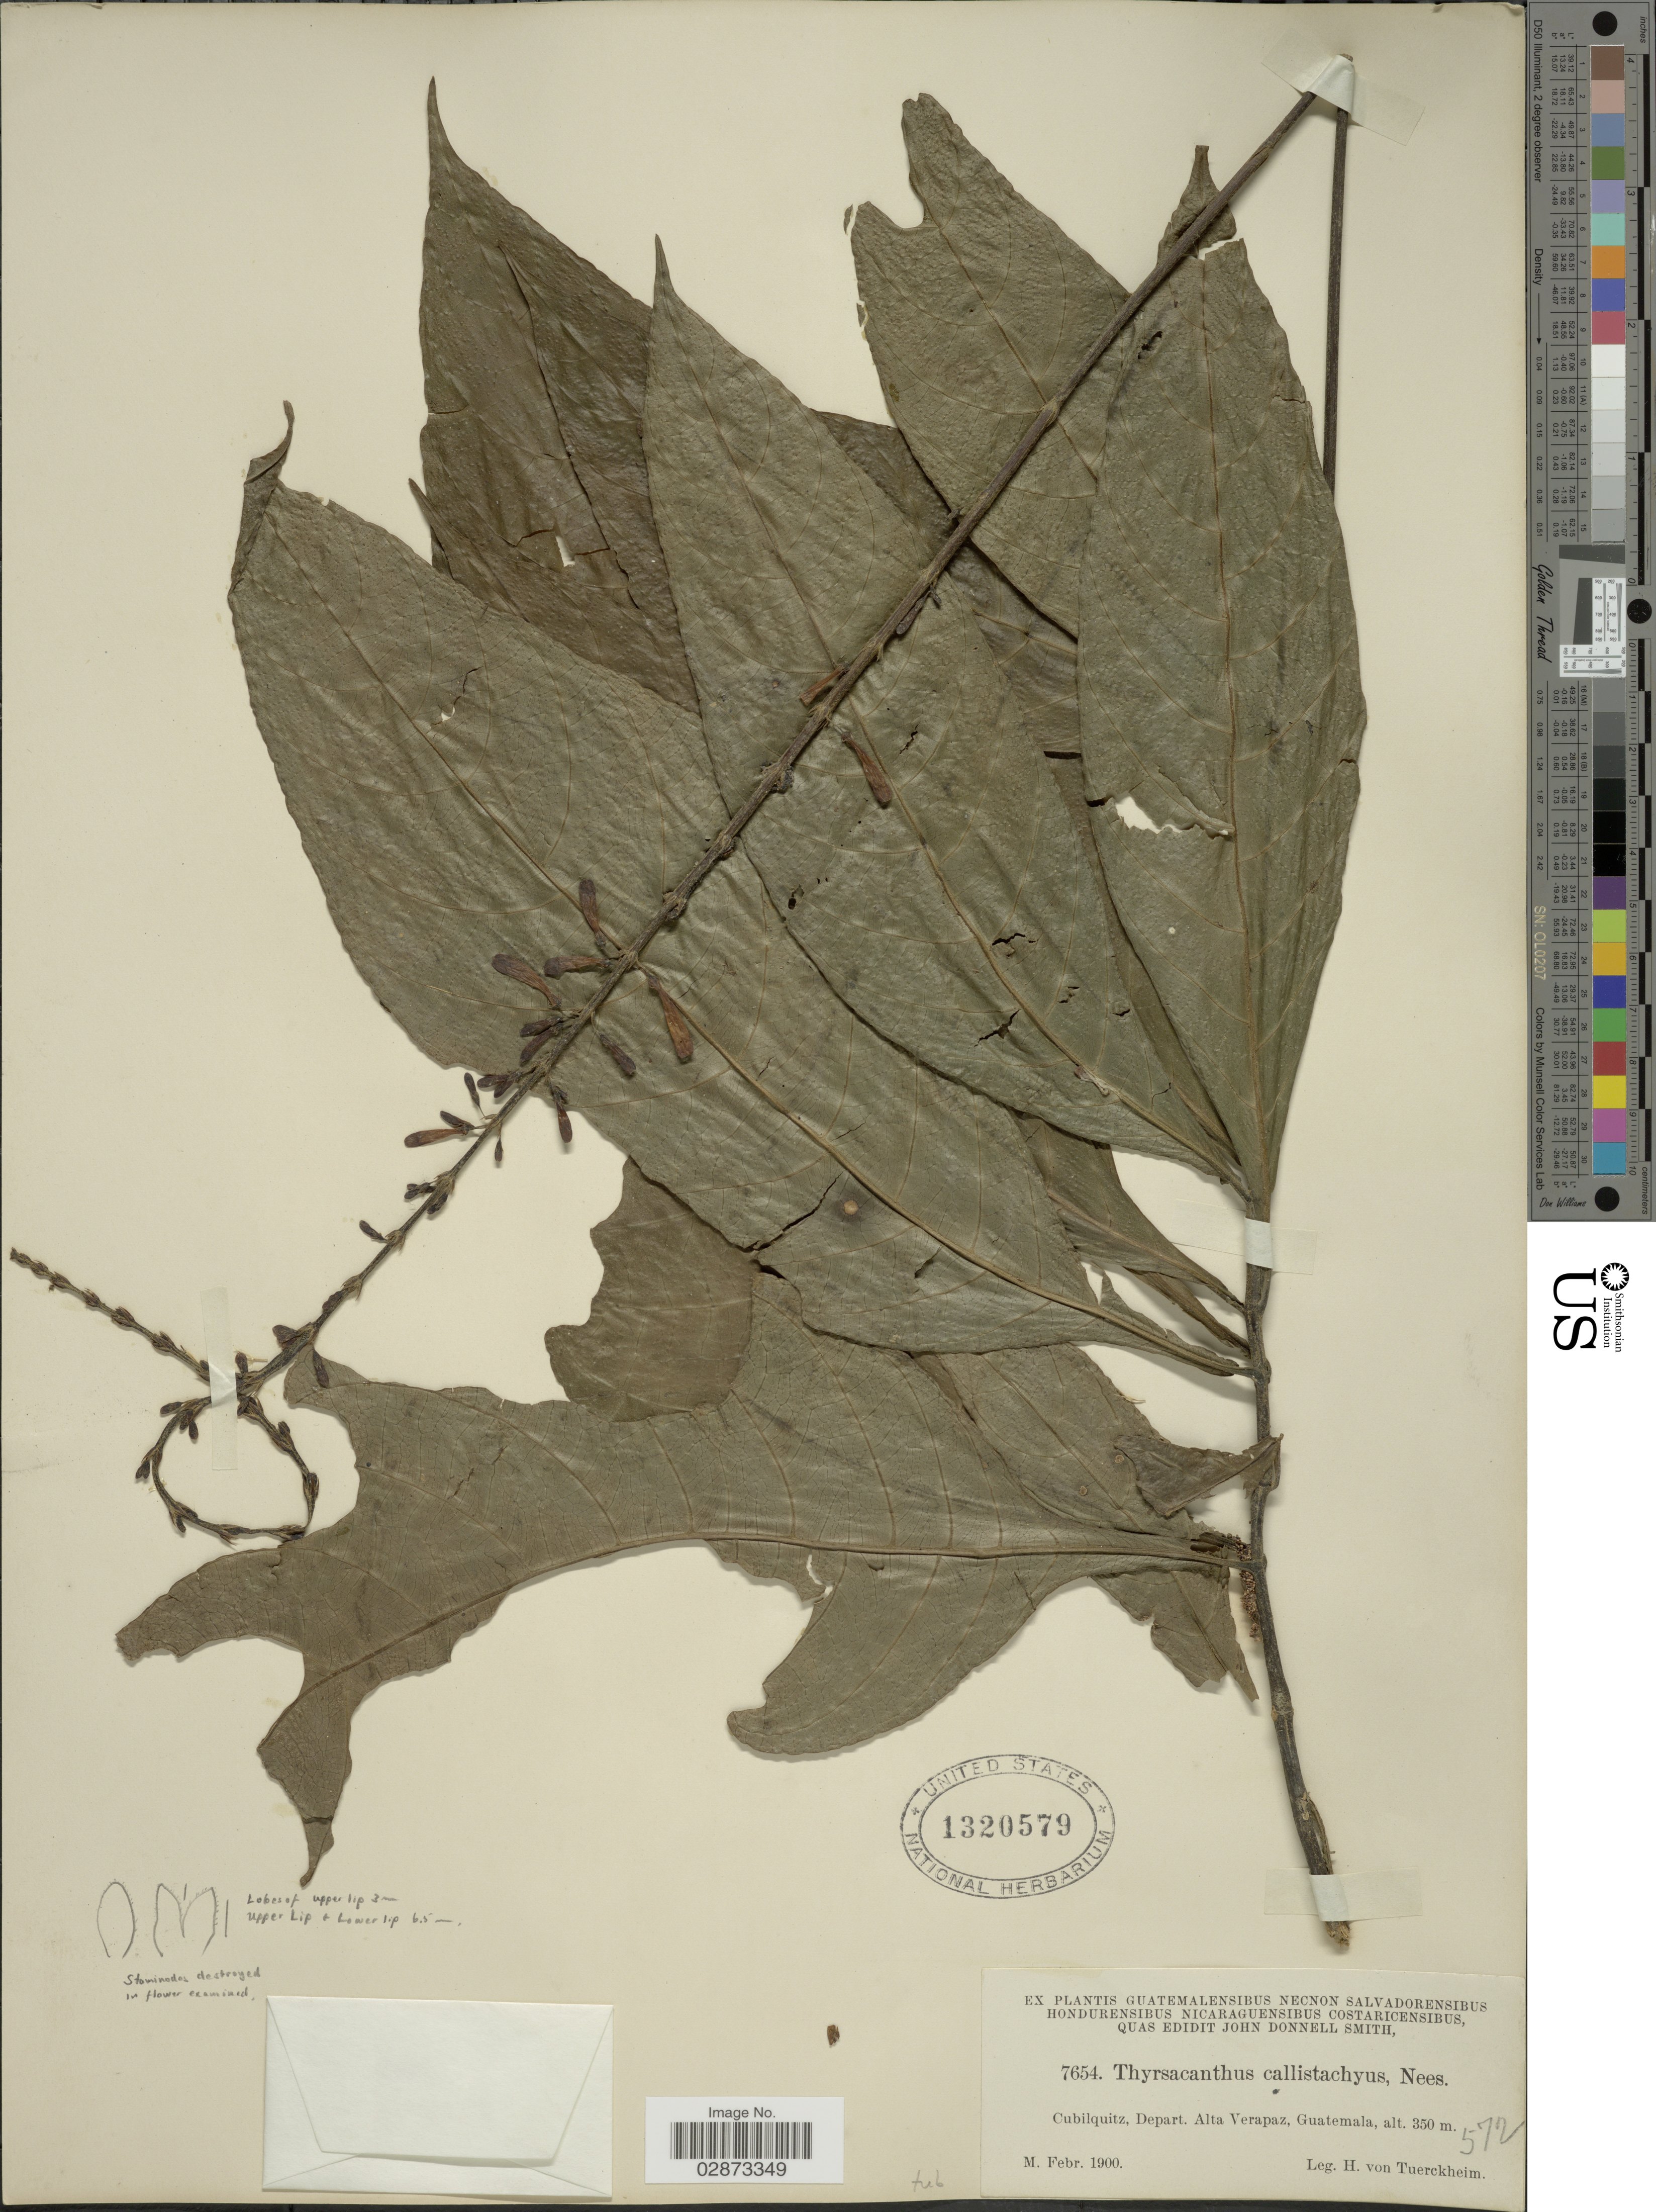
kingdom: Plantae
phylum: Tracheophyta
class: Magnoliopsida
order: Lamiales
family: Acanthaceae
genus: Odontonema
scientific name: Odontonema callistachyum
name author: (Schltdl. & Cham.) Kuntze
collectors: H. von Türckheim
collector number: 7654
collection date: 1900-02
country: Guatemala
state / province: Alta Verapaz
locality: Cubilquitz, Depart. Alta Verapaz, Guatemala.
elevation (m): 350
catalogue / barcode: US 1320579